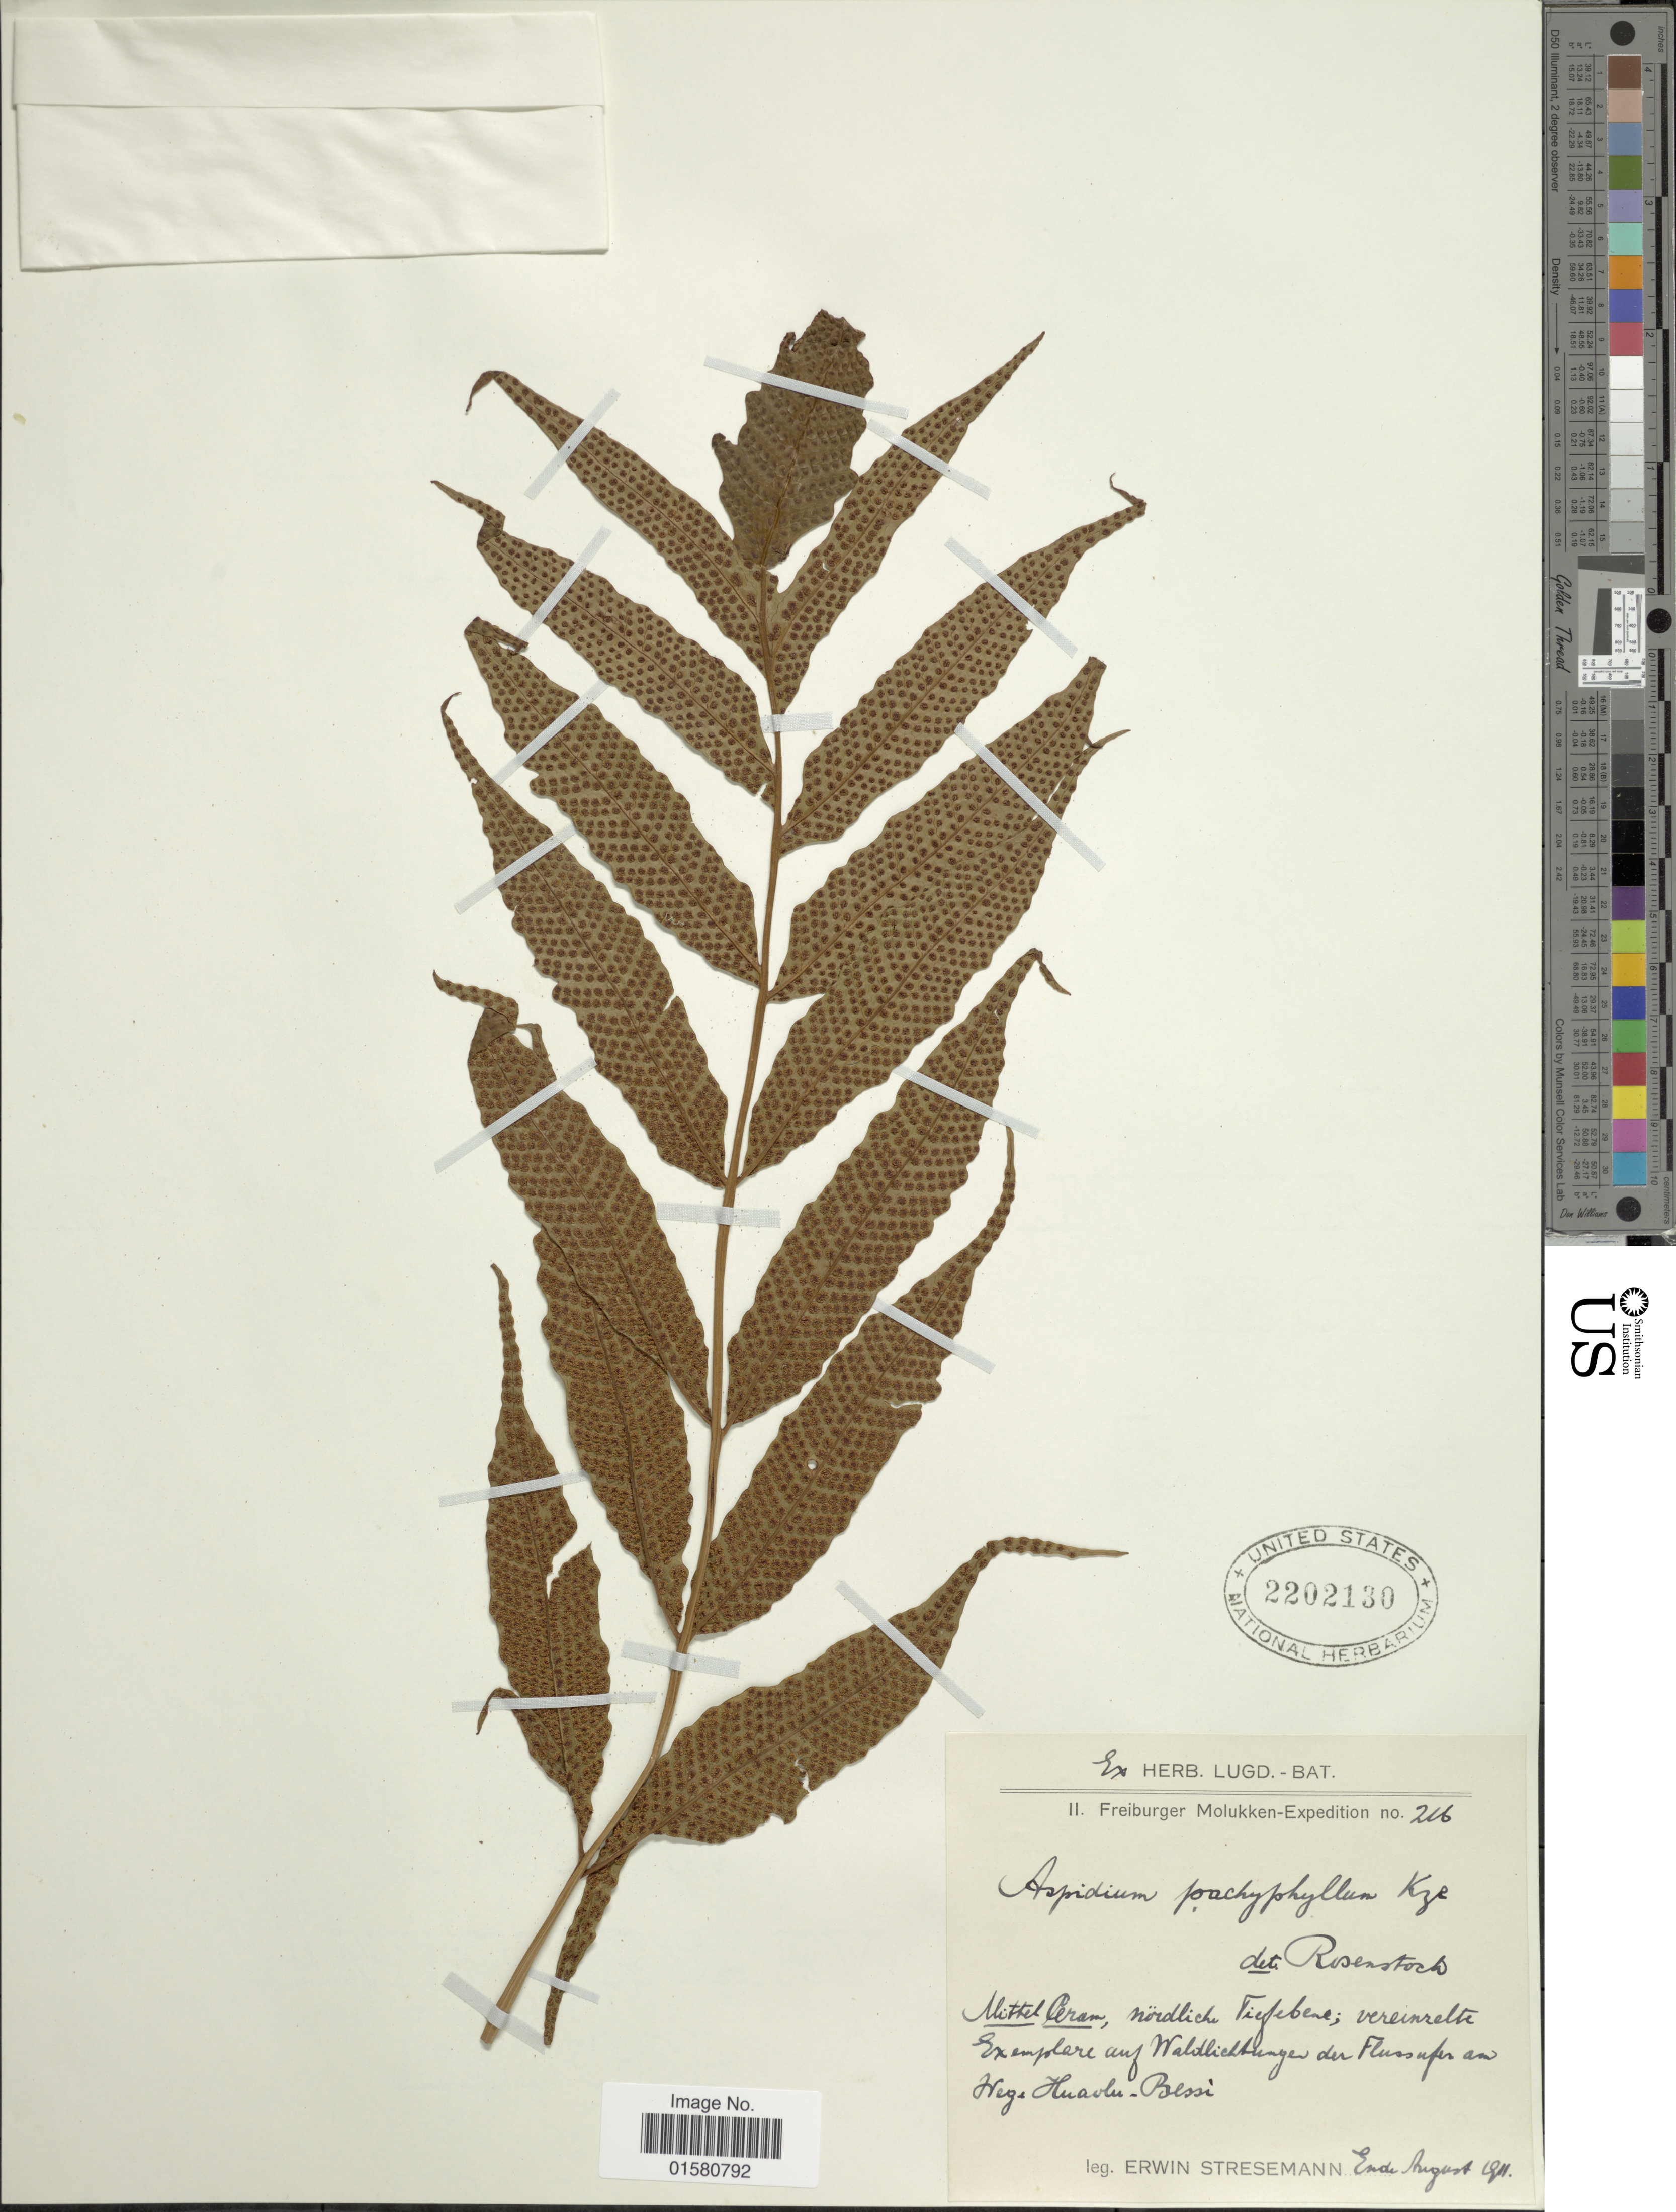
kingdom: Plantae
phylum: Tracheophyta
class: Polypodiopsida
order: Polypodiales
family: Tectariaceae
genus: Tectaria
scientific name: Tectaria crenata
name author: Cav.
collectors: E. Stresemann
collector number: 216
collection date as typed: Ende August 1911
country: Indonesia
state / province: Maluku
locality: MIttle Ceram, nordlich Figlebene, vereinzelt, Exemplare auf Waldlichtlengen der Flussfe am Heg [interpreted]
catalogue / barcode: US 2202130